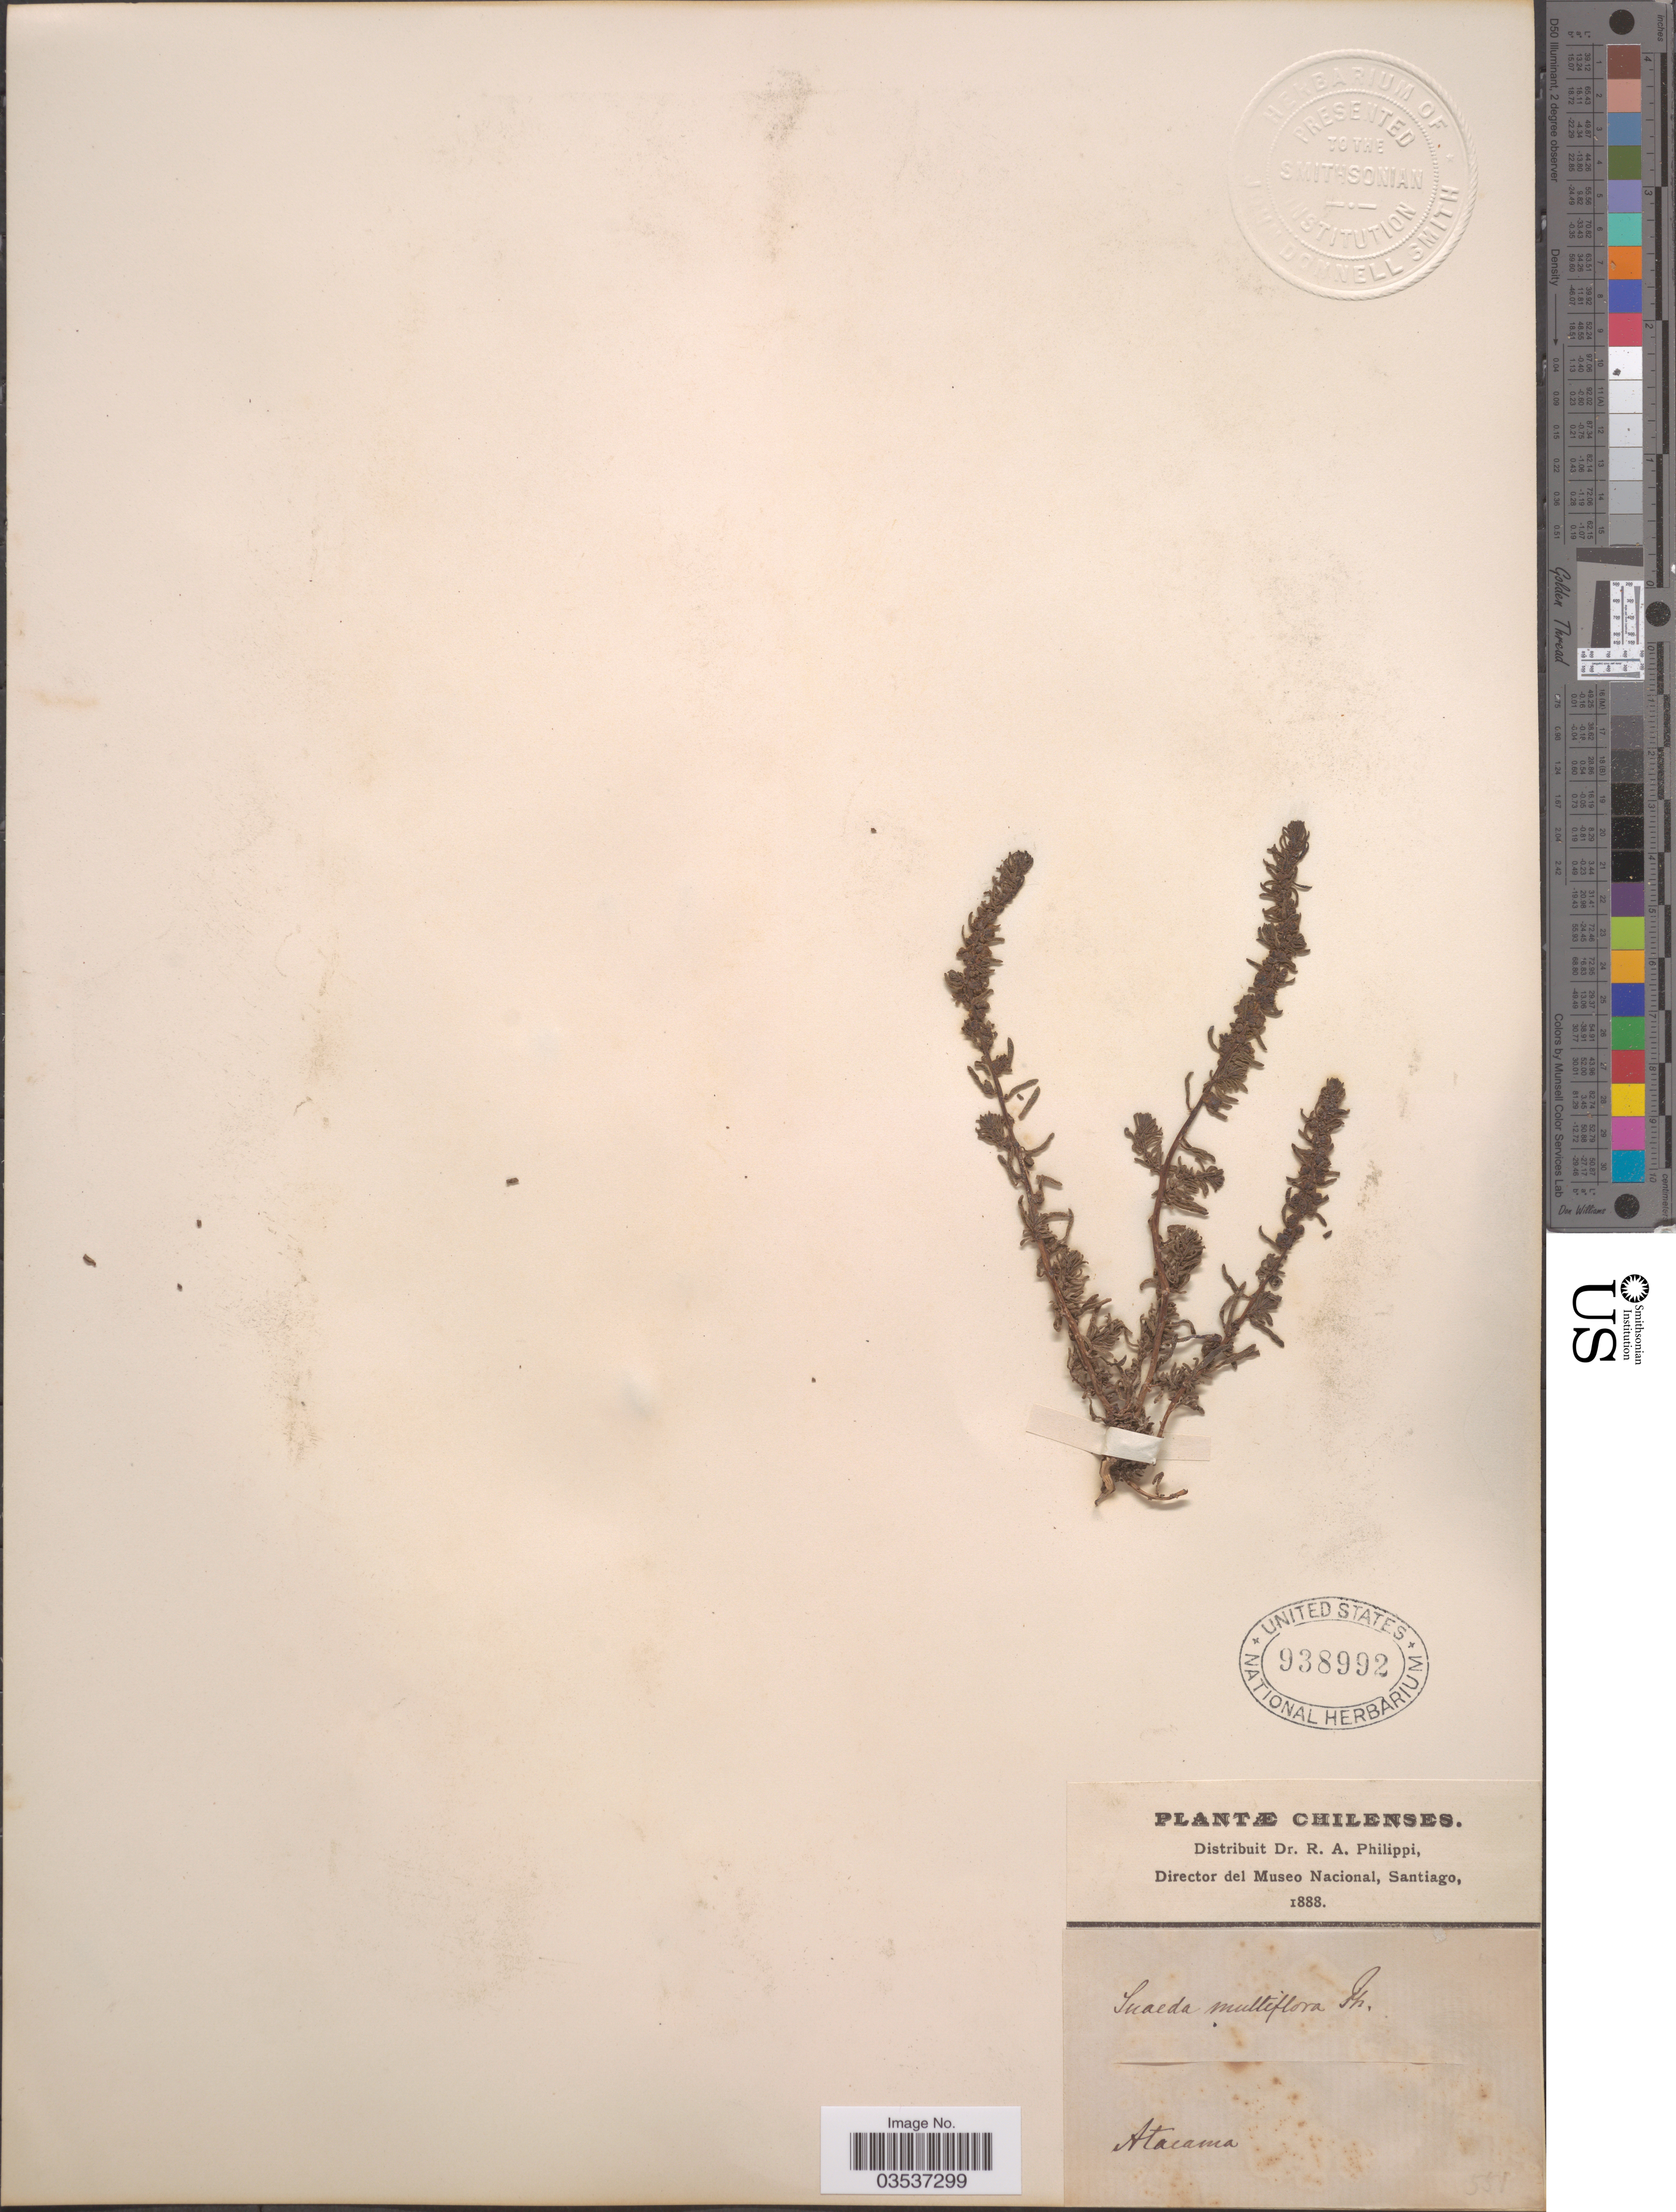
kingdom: Plantae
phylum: Tracheophyta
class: Magnoliopsida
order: Caryophyllales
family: Amaranthaceae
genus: Suaeda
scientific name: Suaeda multiflora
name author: Phil.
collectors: ex. herb. R.A. Philippi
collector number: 551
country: Chile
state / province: Atacama (III)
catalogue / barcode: US 938992